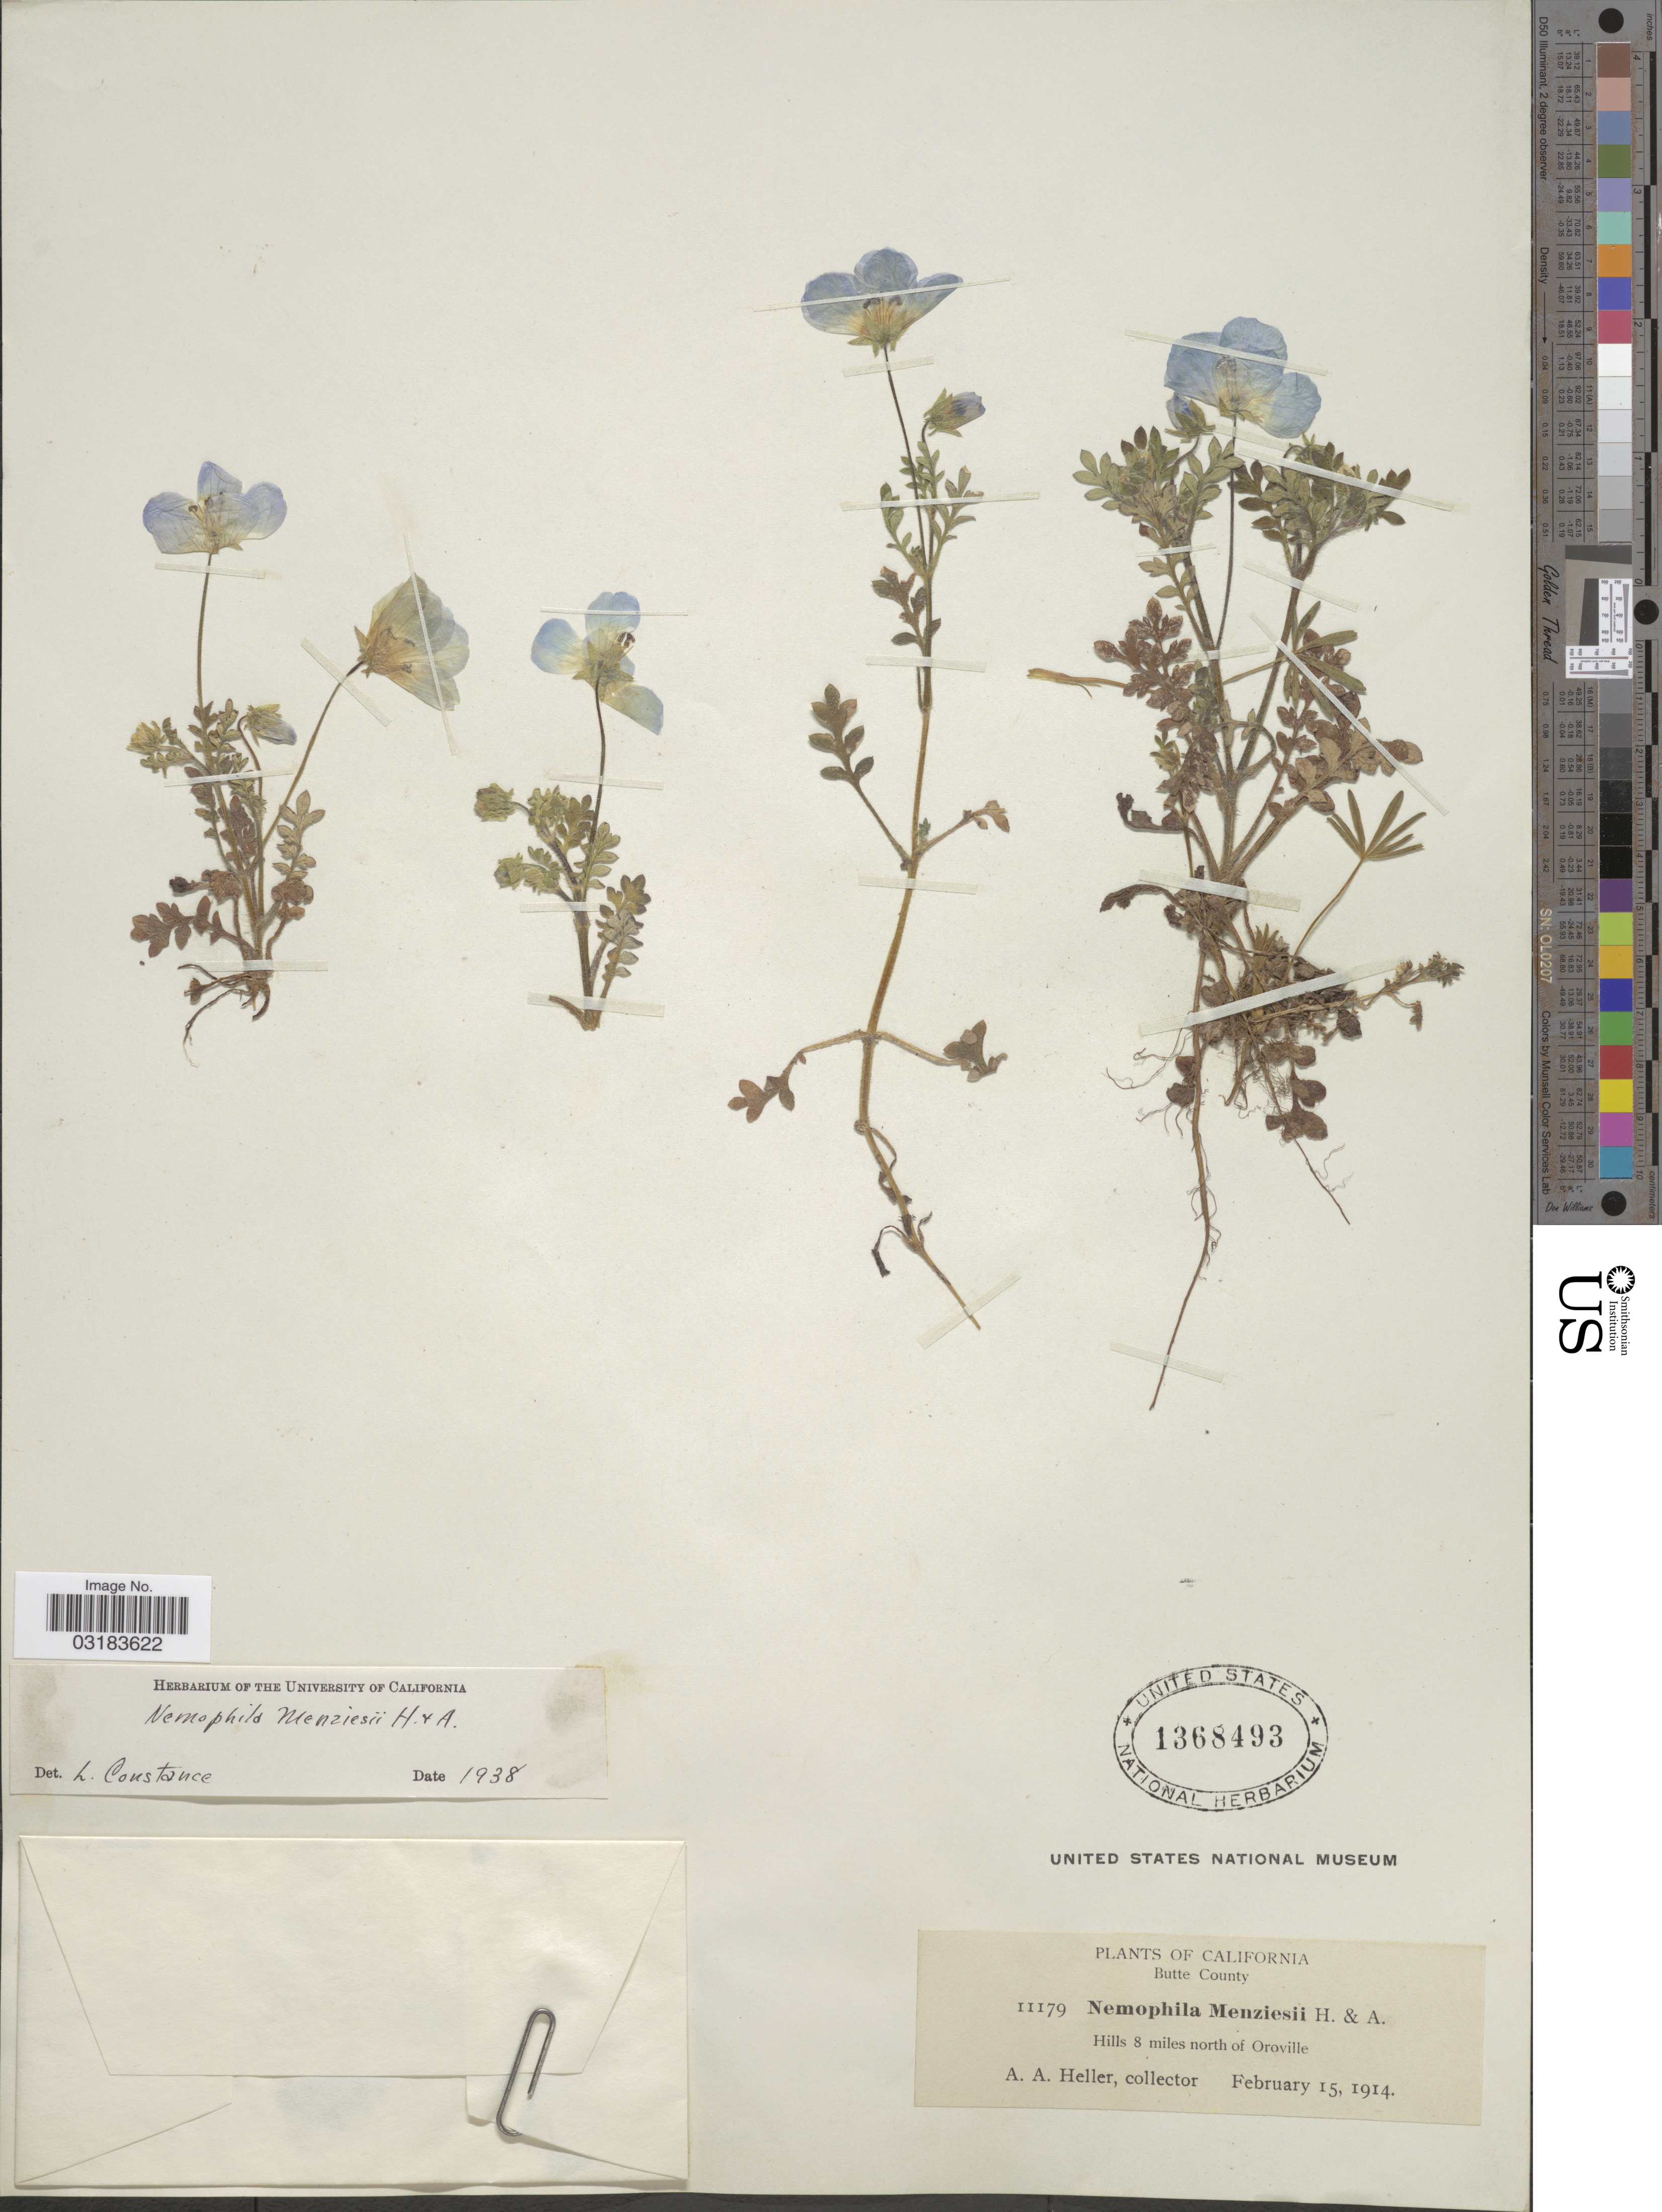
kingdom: Plantae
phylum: Tracheophyta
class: Magnoliopsida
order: Boraginales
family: Hydrophyllaceae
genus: Nemophila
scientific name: Nemophila menziesii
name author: Hook. & Arn.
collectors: A. A. Heller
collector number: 11179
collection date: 1914-02-15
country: United States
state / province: California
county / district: Butte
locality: Butte County. Hills 8 miles north of Oroville.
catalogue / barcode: US 1368493